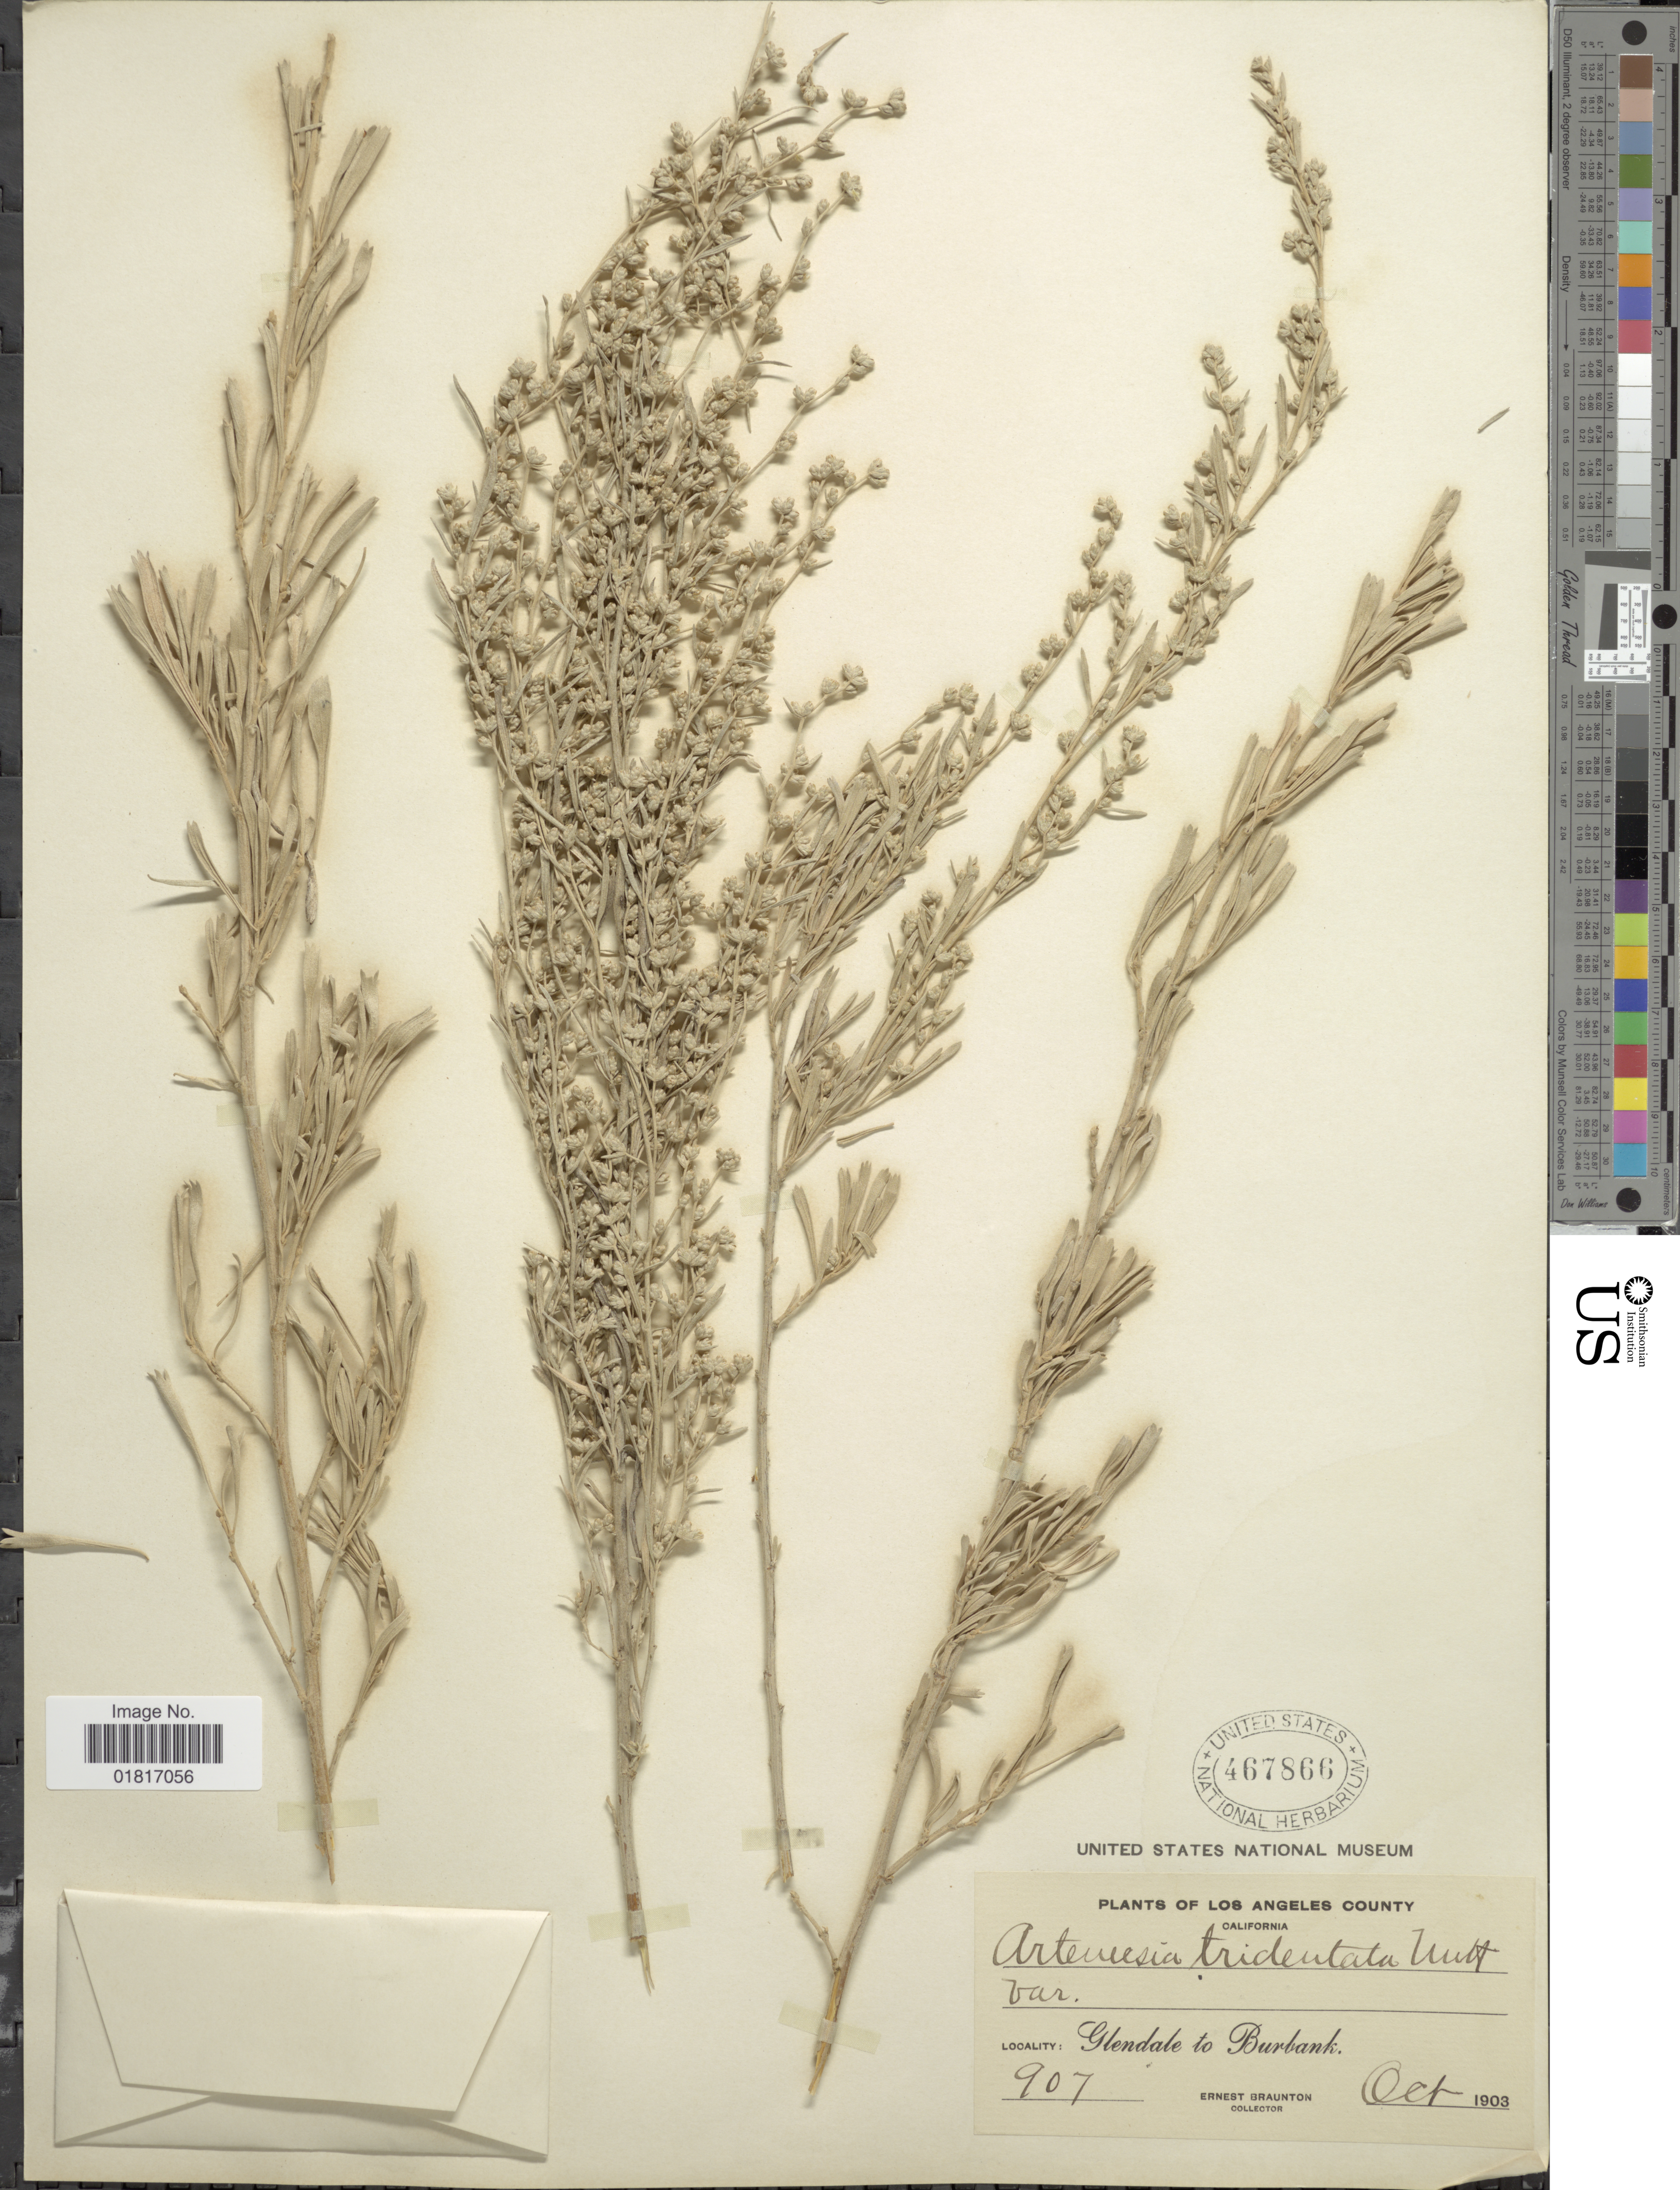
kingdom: Plantae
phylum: Tracheophyta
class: Magnoliopsida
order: Asterales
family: Asteraceae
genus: Artemisia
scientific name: Artemisia tridentata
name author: Nutt.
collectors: E. Braunton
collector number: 907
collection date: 1903-10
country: United States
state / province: California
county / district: Los Angeles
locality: Los Angeles County, Glendale to Burbank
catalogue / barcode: US 467866